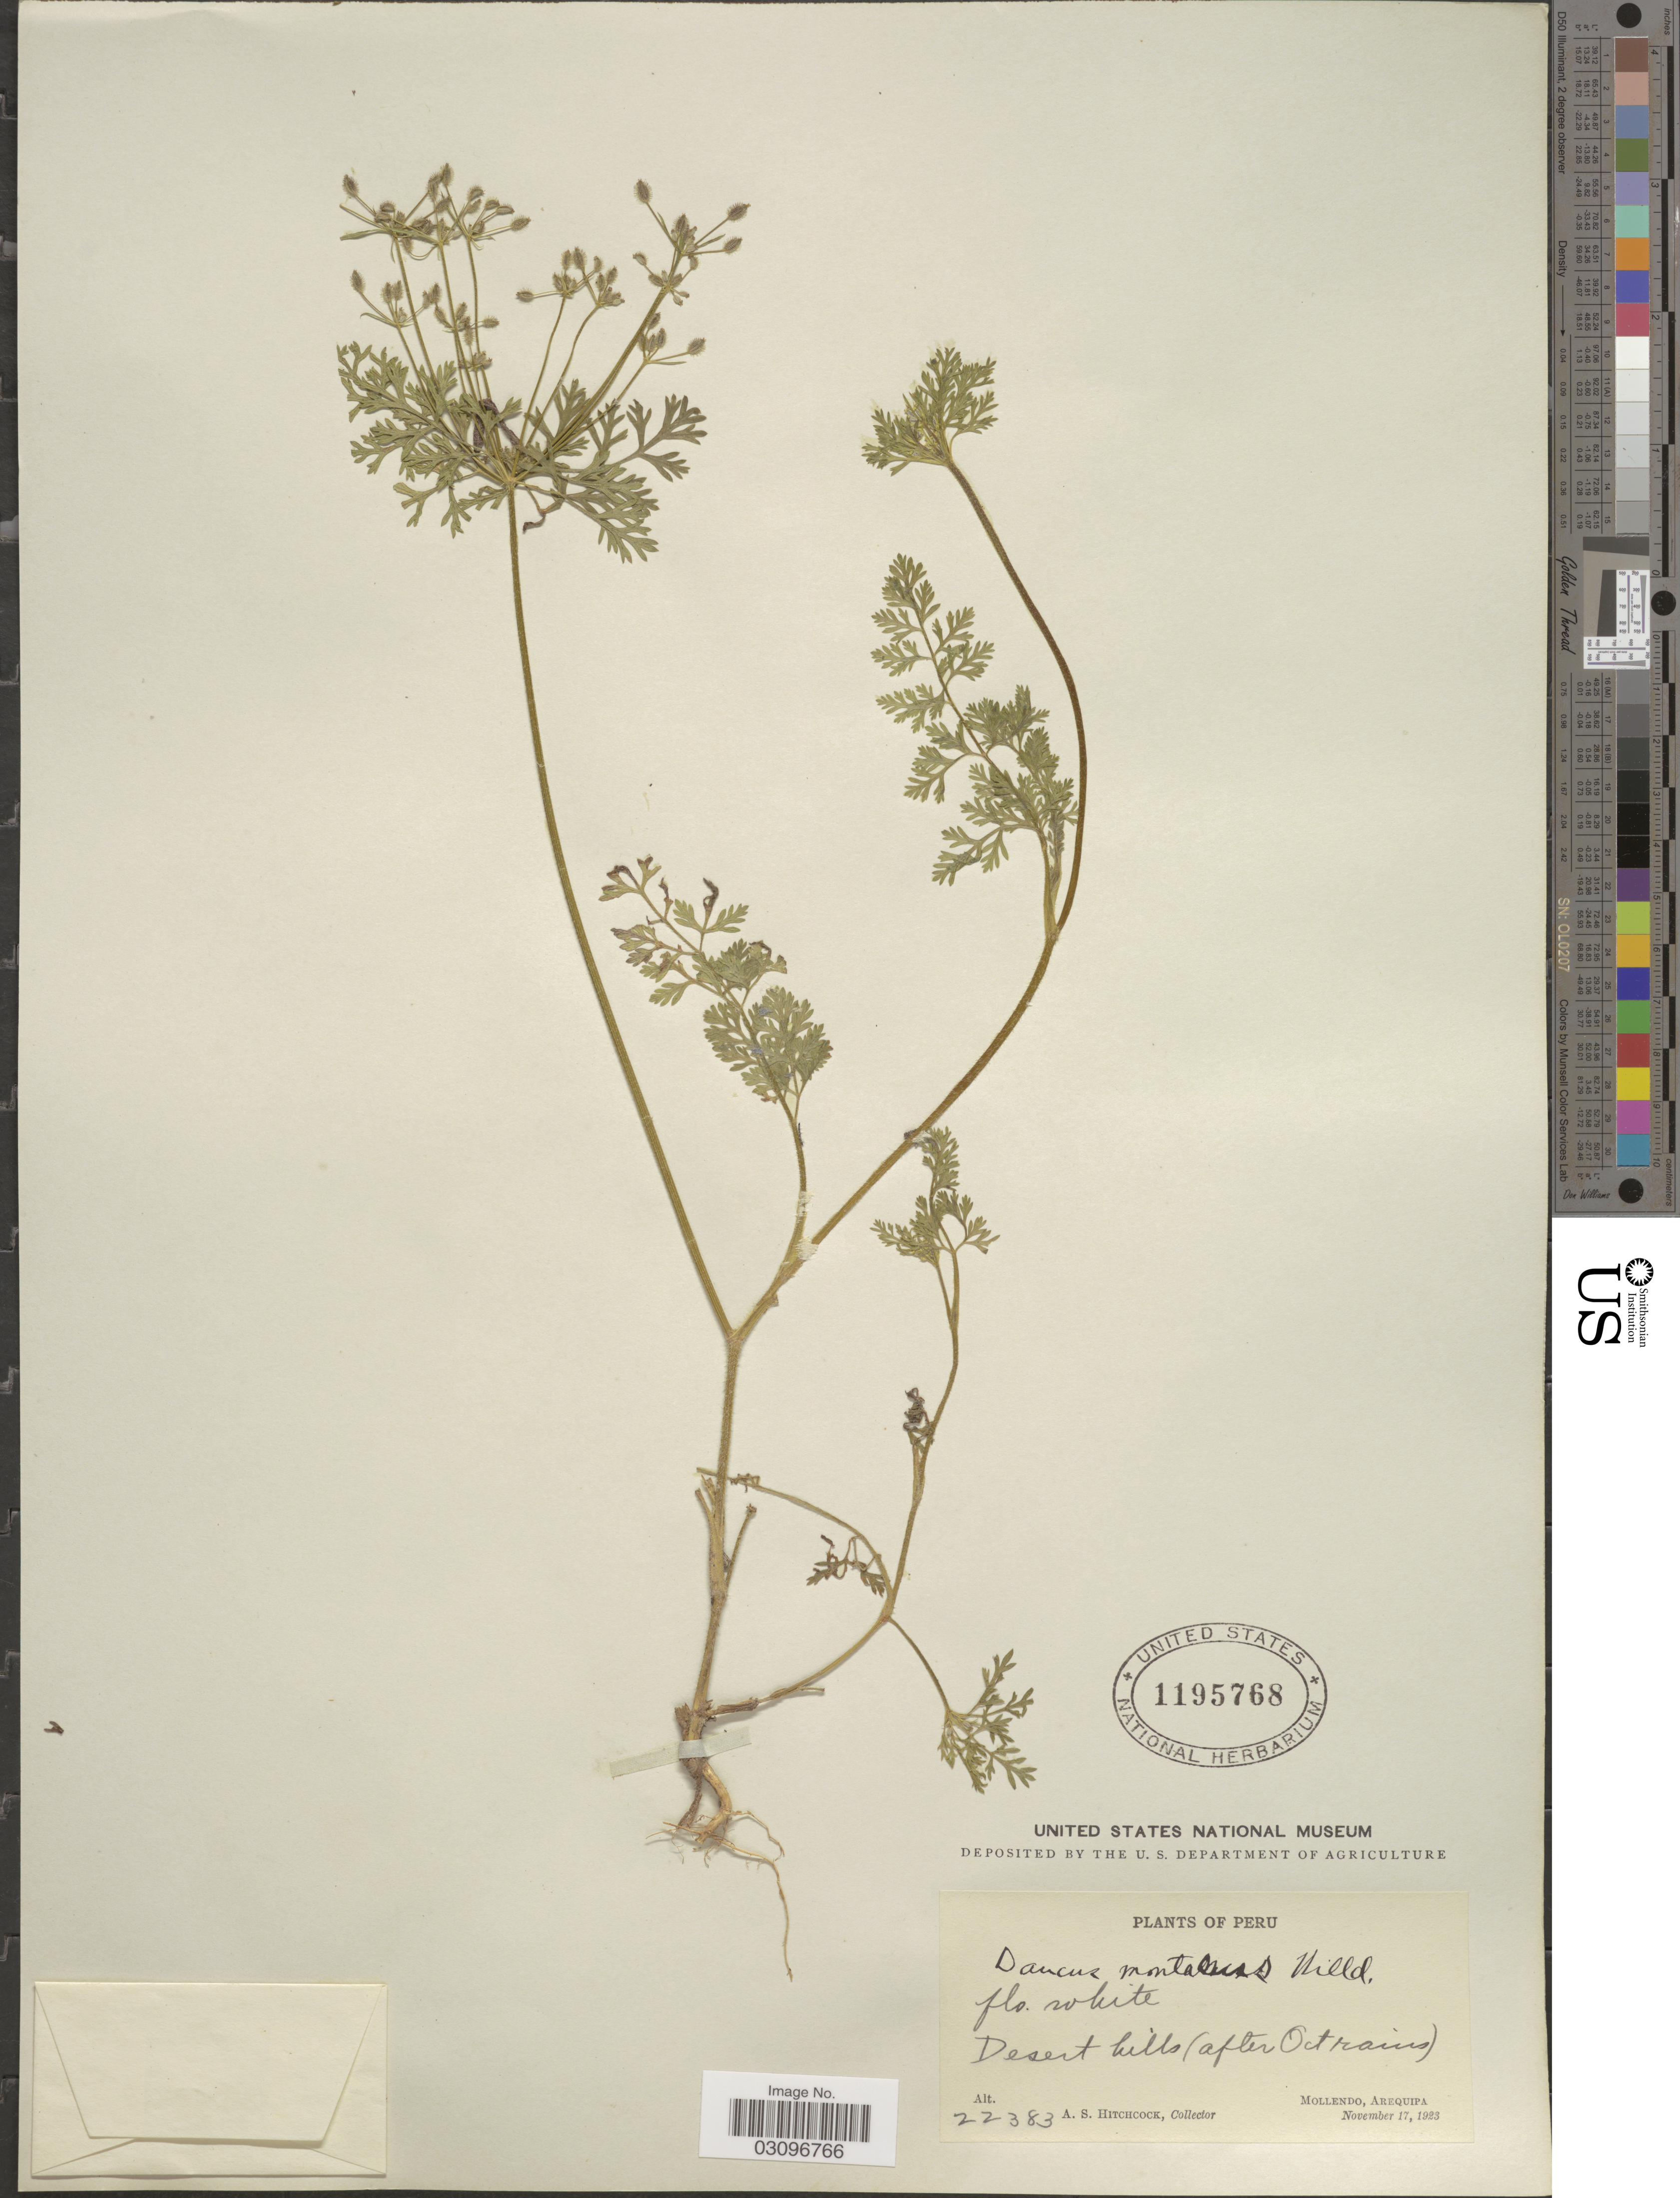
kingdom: Plantae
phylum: Tracheophyta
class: Magnoliopsida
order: Apiales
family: Apiaceae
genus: Daucus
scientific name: Daucus montanus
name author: Humb. & Bonpl. ex Spreng.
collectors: A. S. Hitchcock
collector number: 22383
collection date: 1923-11-17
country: Peru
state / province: Arequipa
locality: Desert hills (after Oct rains). Mollendo.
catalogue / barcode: US 1195768